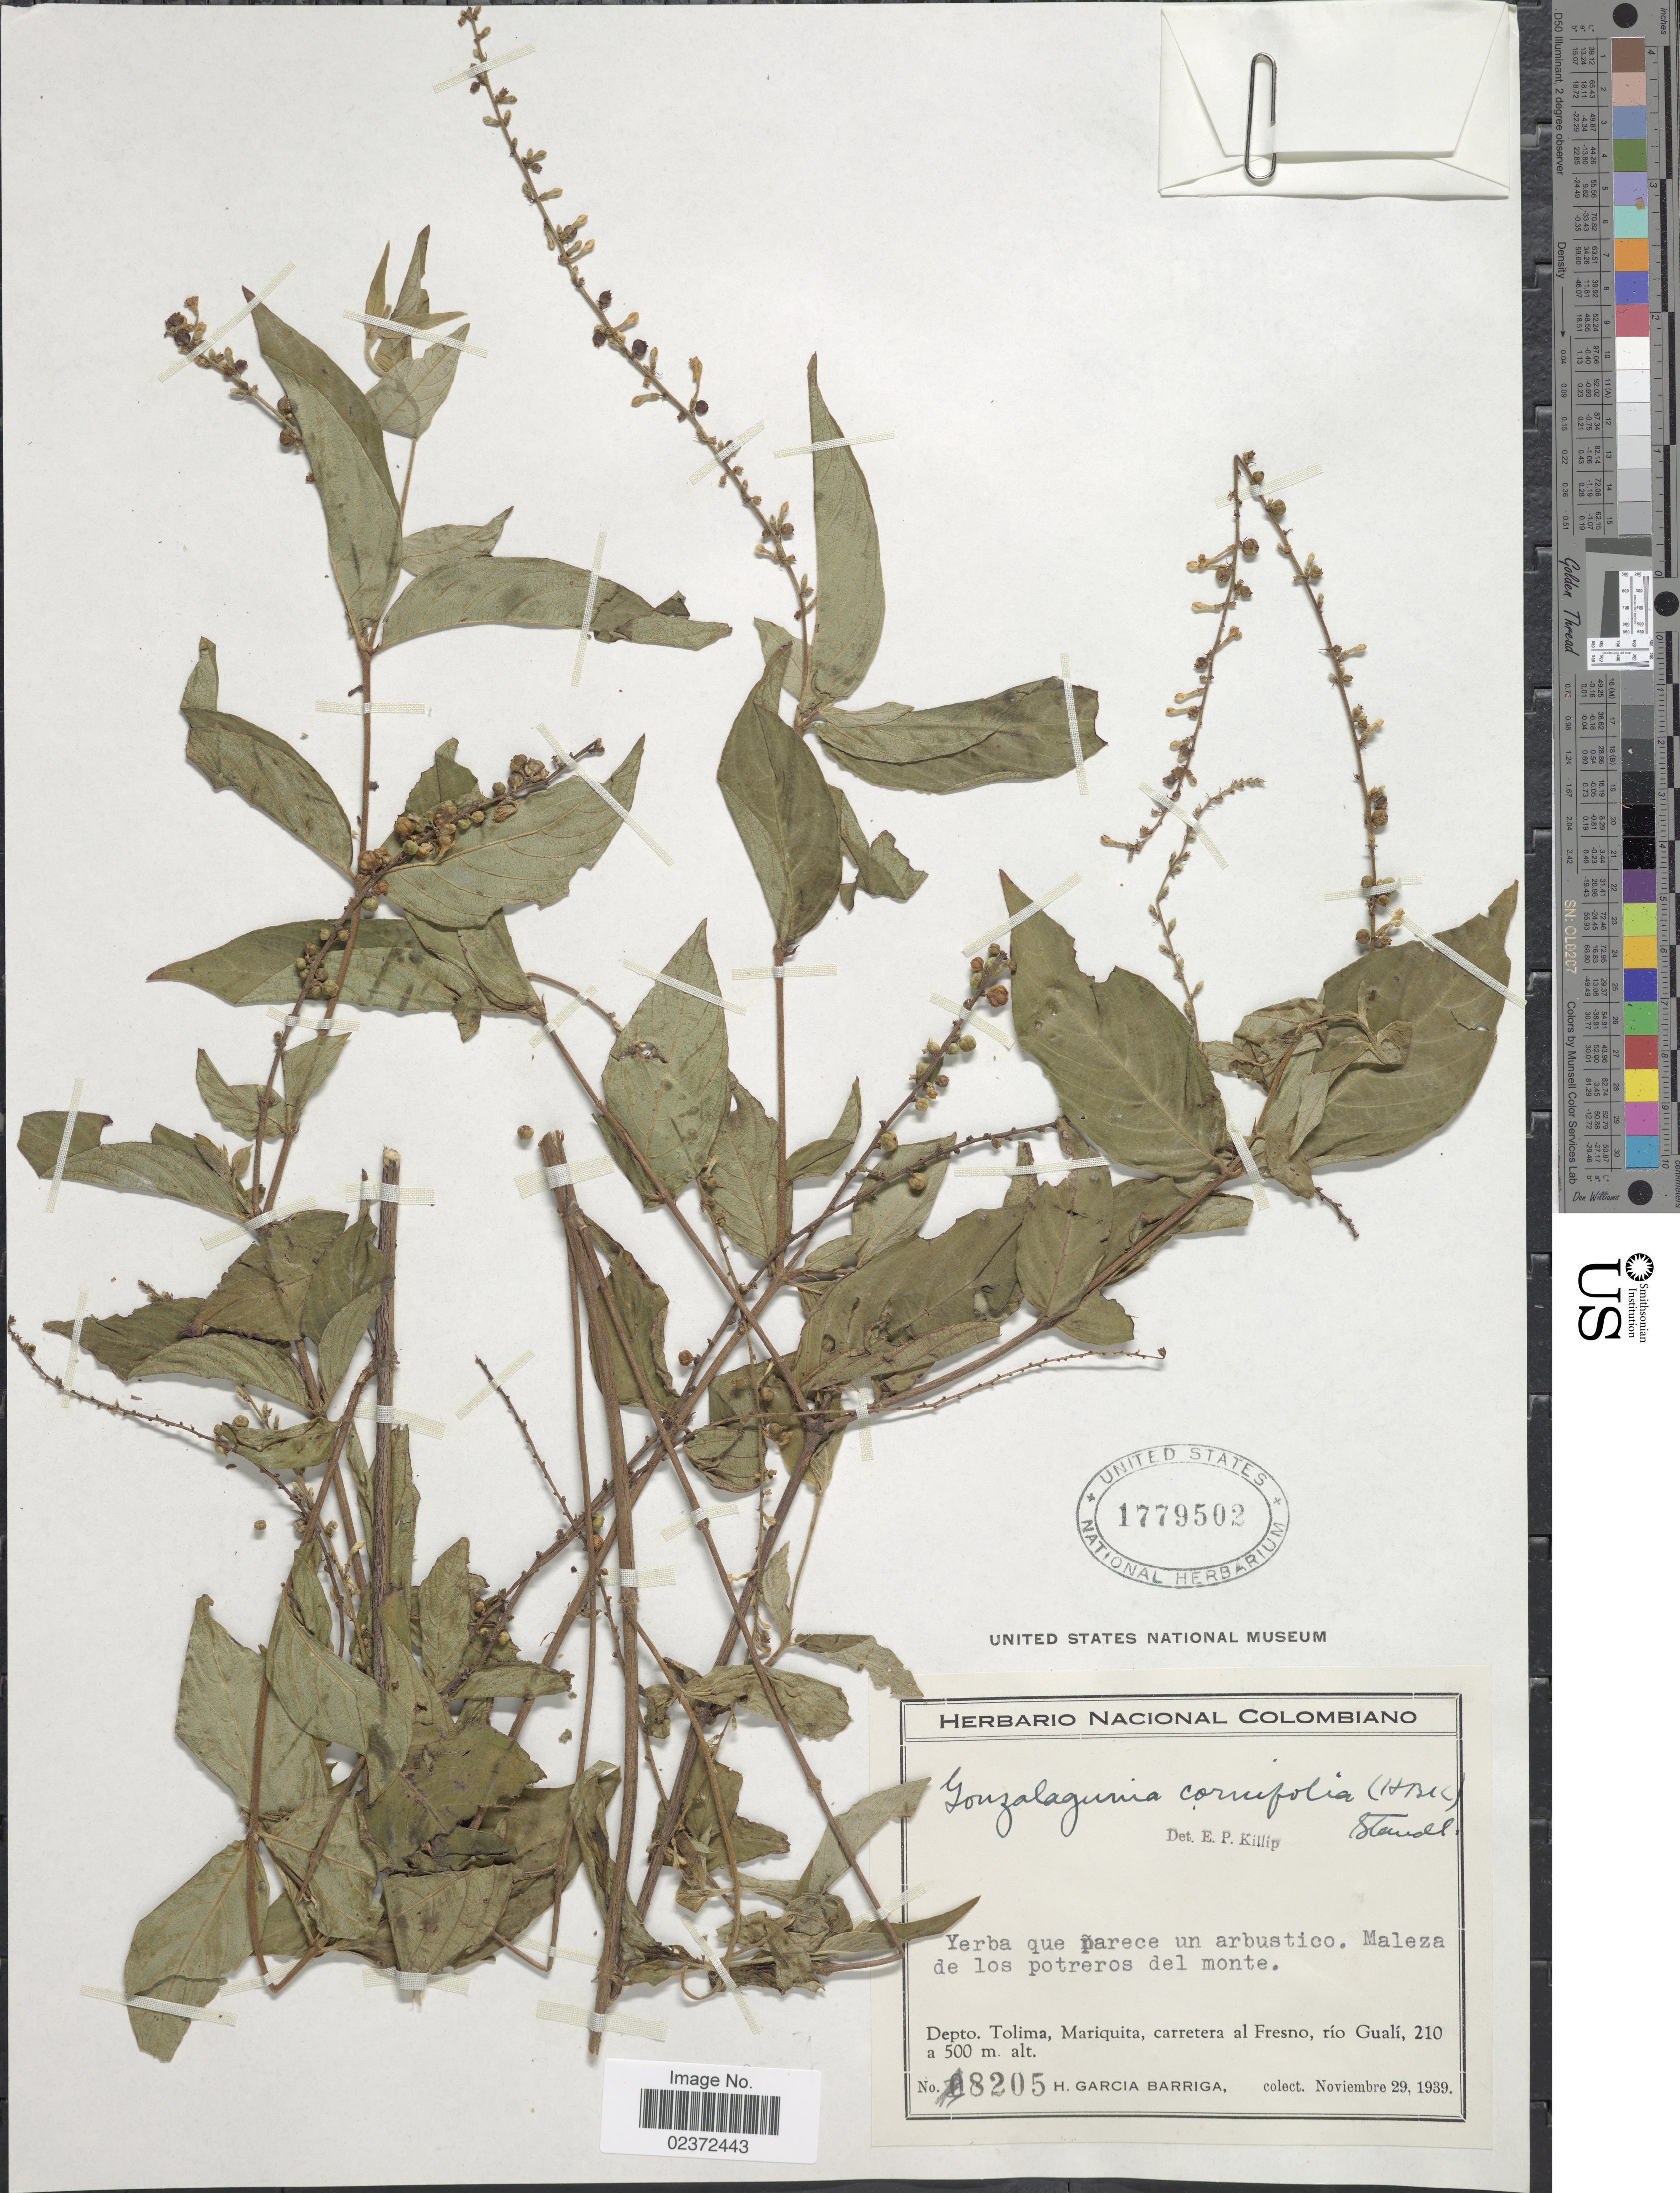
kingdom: Plantae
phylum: Tracheophyta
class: Magnoliopsida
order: Gentianales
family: Rubiaceae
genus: Gonzalagunia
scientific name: Gonzalagunia cornifolia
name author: (Kunth) Standl.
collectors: H. García Barriga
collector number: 8205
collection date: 1939-11-29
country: Colombia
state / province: Tolima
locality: Maleza de los potreros del monte. Depto Tolima, Mariquita, carretera al Fresno, río Gualí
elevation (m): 210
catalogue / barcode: US 1779502